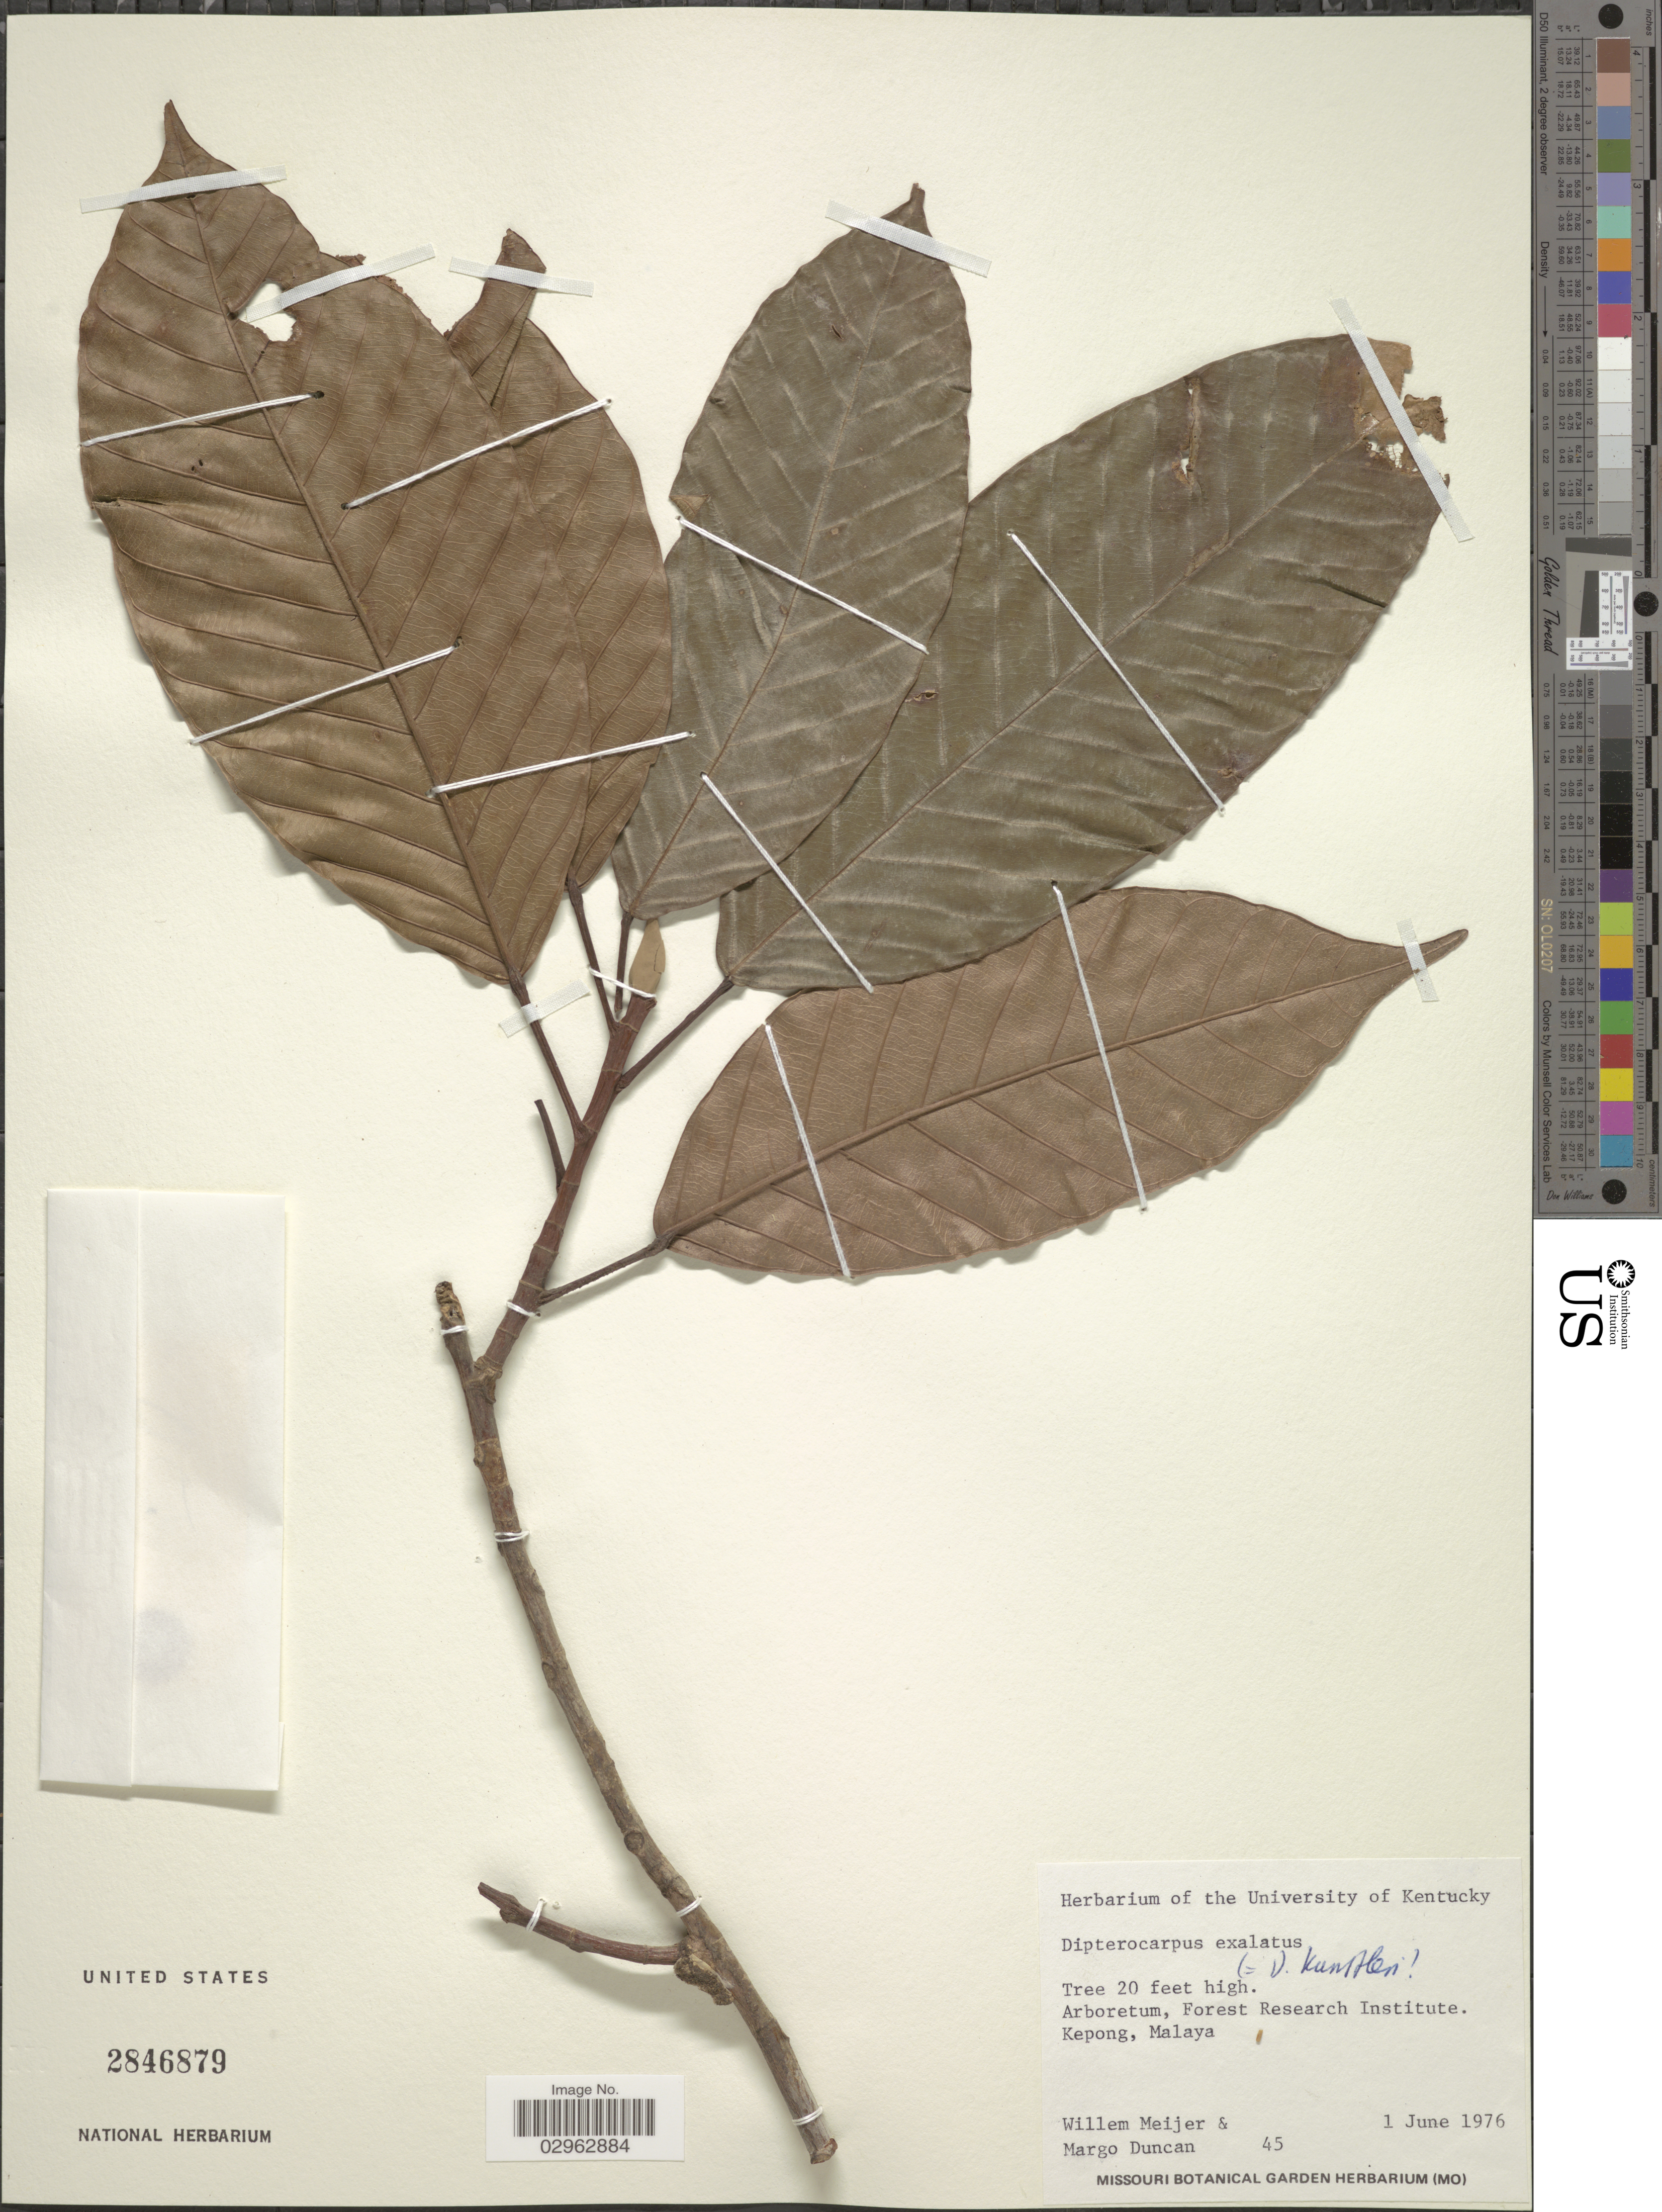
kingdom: Plantae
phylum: Tracheophyta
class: Magnoliopsida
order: Malvales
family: Dipterocarpaceae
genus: Dipterocarpus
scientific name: Dipterocarpus exalatus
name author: Slooten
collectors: W. Meijer & M. Duncan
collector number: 45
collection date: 1976-06-01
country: Malaysia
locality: Arboretum, Forest Research Institute. Kepong, Malaya.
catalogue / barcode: US 2846879